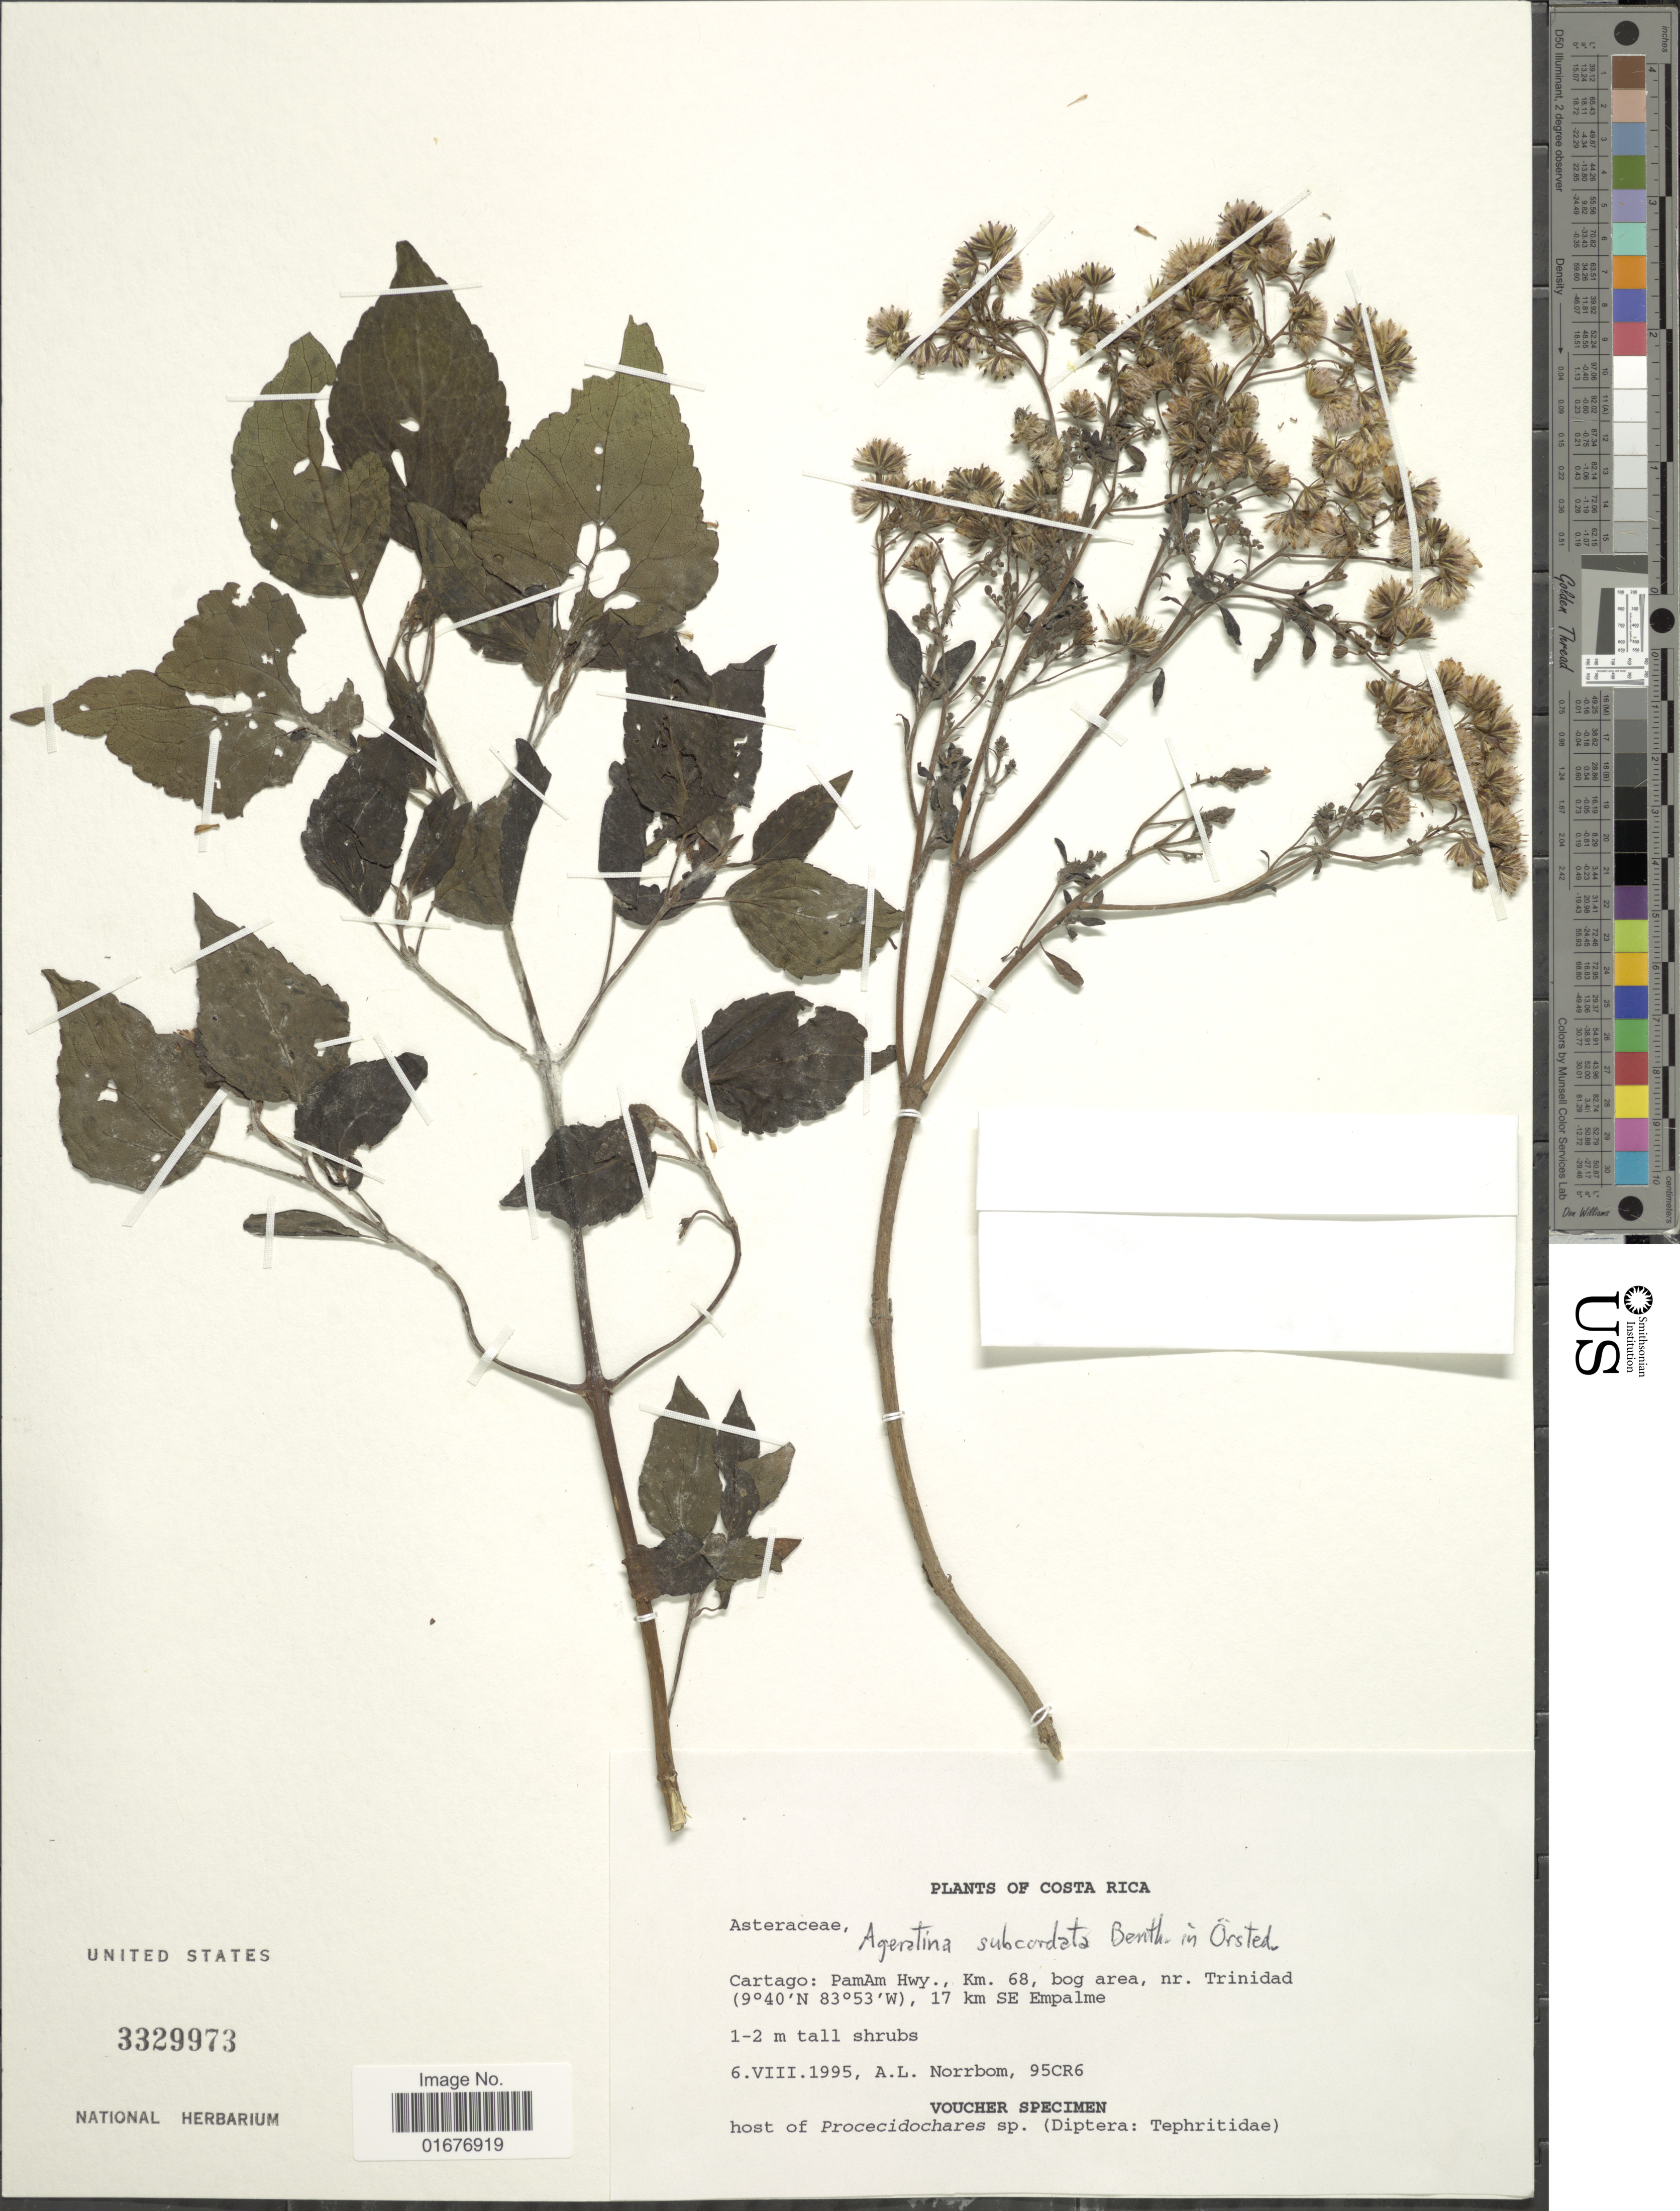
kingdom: Plantae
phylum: Tracheophyta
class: Magnoliopsida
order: Asterales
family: Asteraceae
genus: Ageratina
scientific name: Ageratina subcordata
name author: (Benth. ex Oerst.) R.M. King & H. Rob.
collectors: A. L. Norrbom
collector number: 95CR6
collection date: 1995-08-06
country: Costa Rica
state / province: Cartago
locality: Cartago: PamAm Hwy., Km. 68, bog area, nr. Trinidad, 17 km SE Empalme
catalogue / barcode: US 3329973